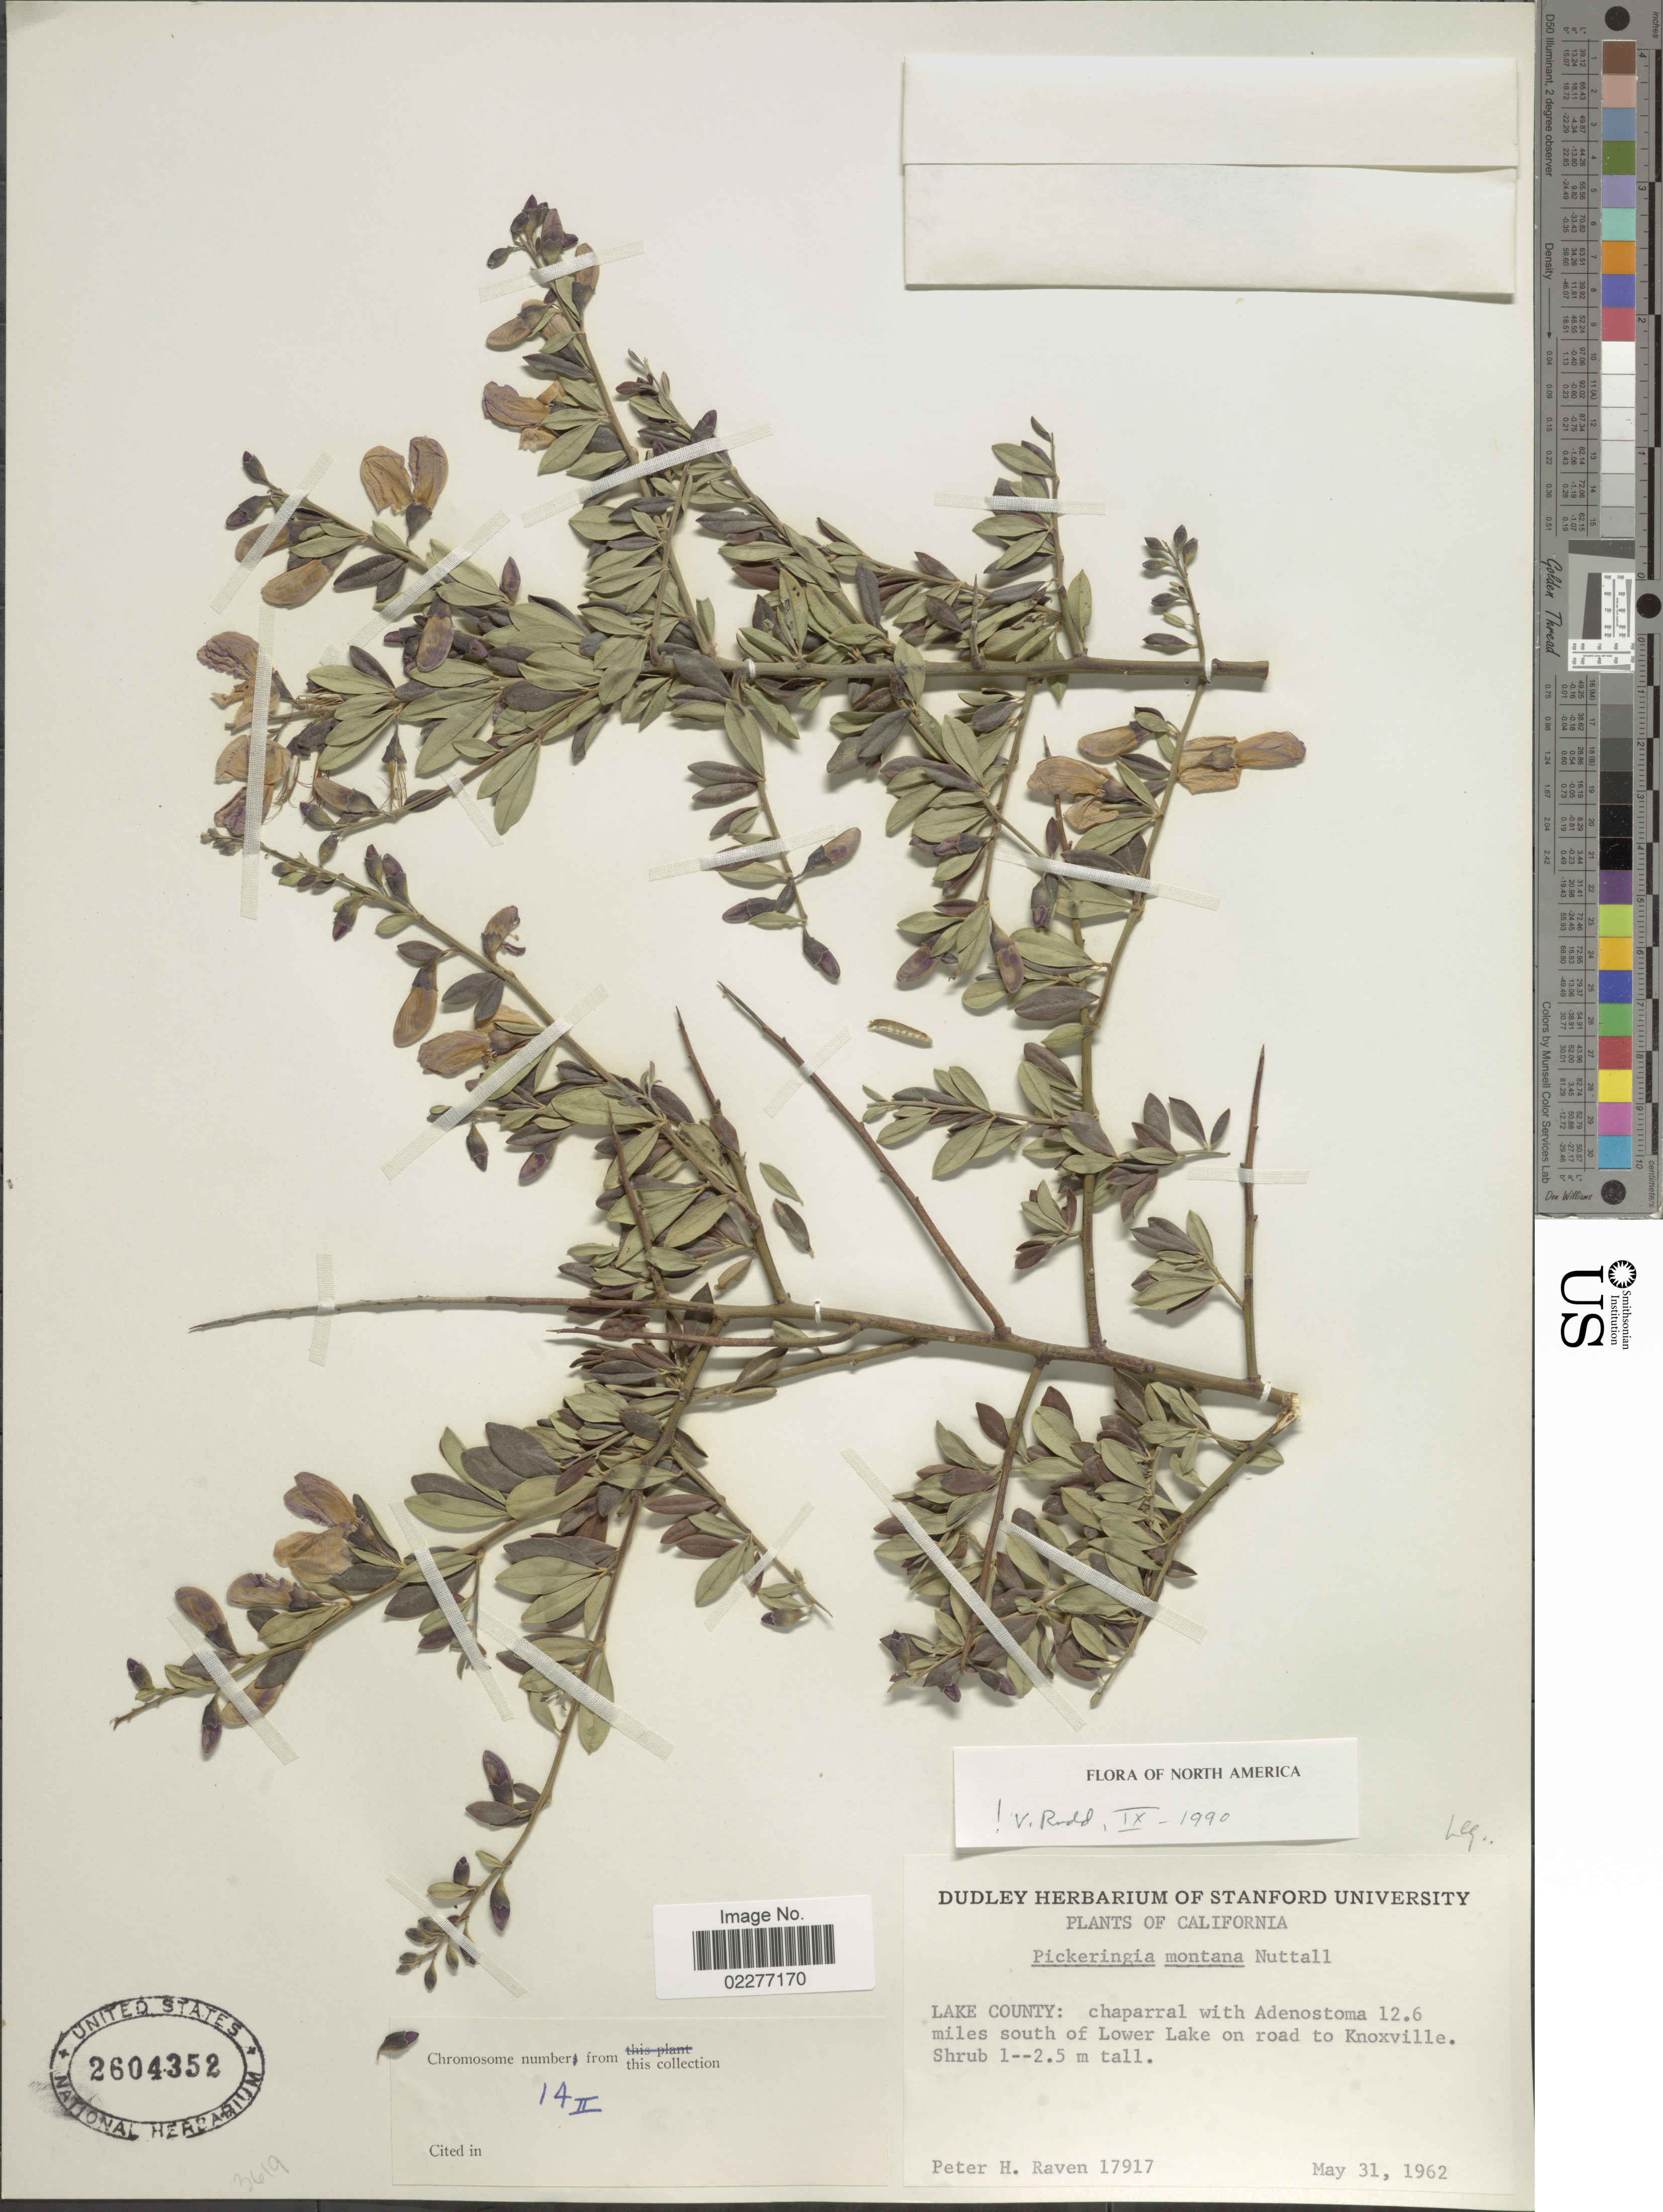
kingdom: Plantae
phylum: Tracheophyta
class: Magnoliopsida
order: Fabales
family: Fabaceae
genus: Pickeringia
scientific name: Pickeringia montana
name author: Nutt. ex Torr. & A. Gray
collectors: P. Raven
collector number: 17917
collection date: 1962-05-31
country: United States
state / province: California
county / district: Lake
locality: Lake County: chaparral with Adenostoma 12.6 miles south of Lower Lake on road to Knoxville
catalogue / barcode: US 2604352